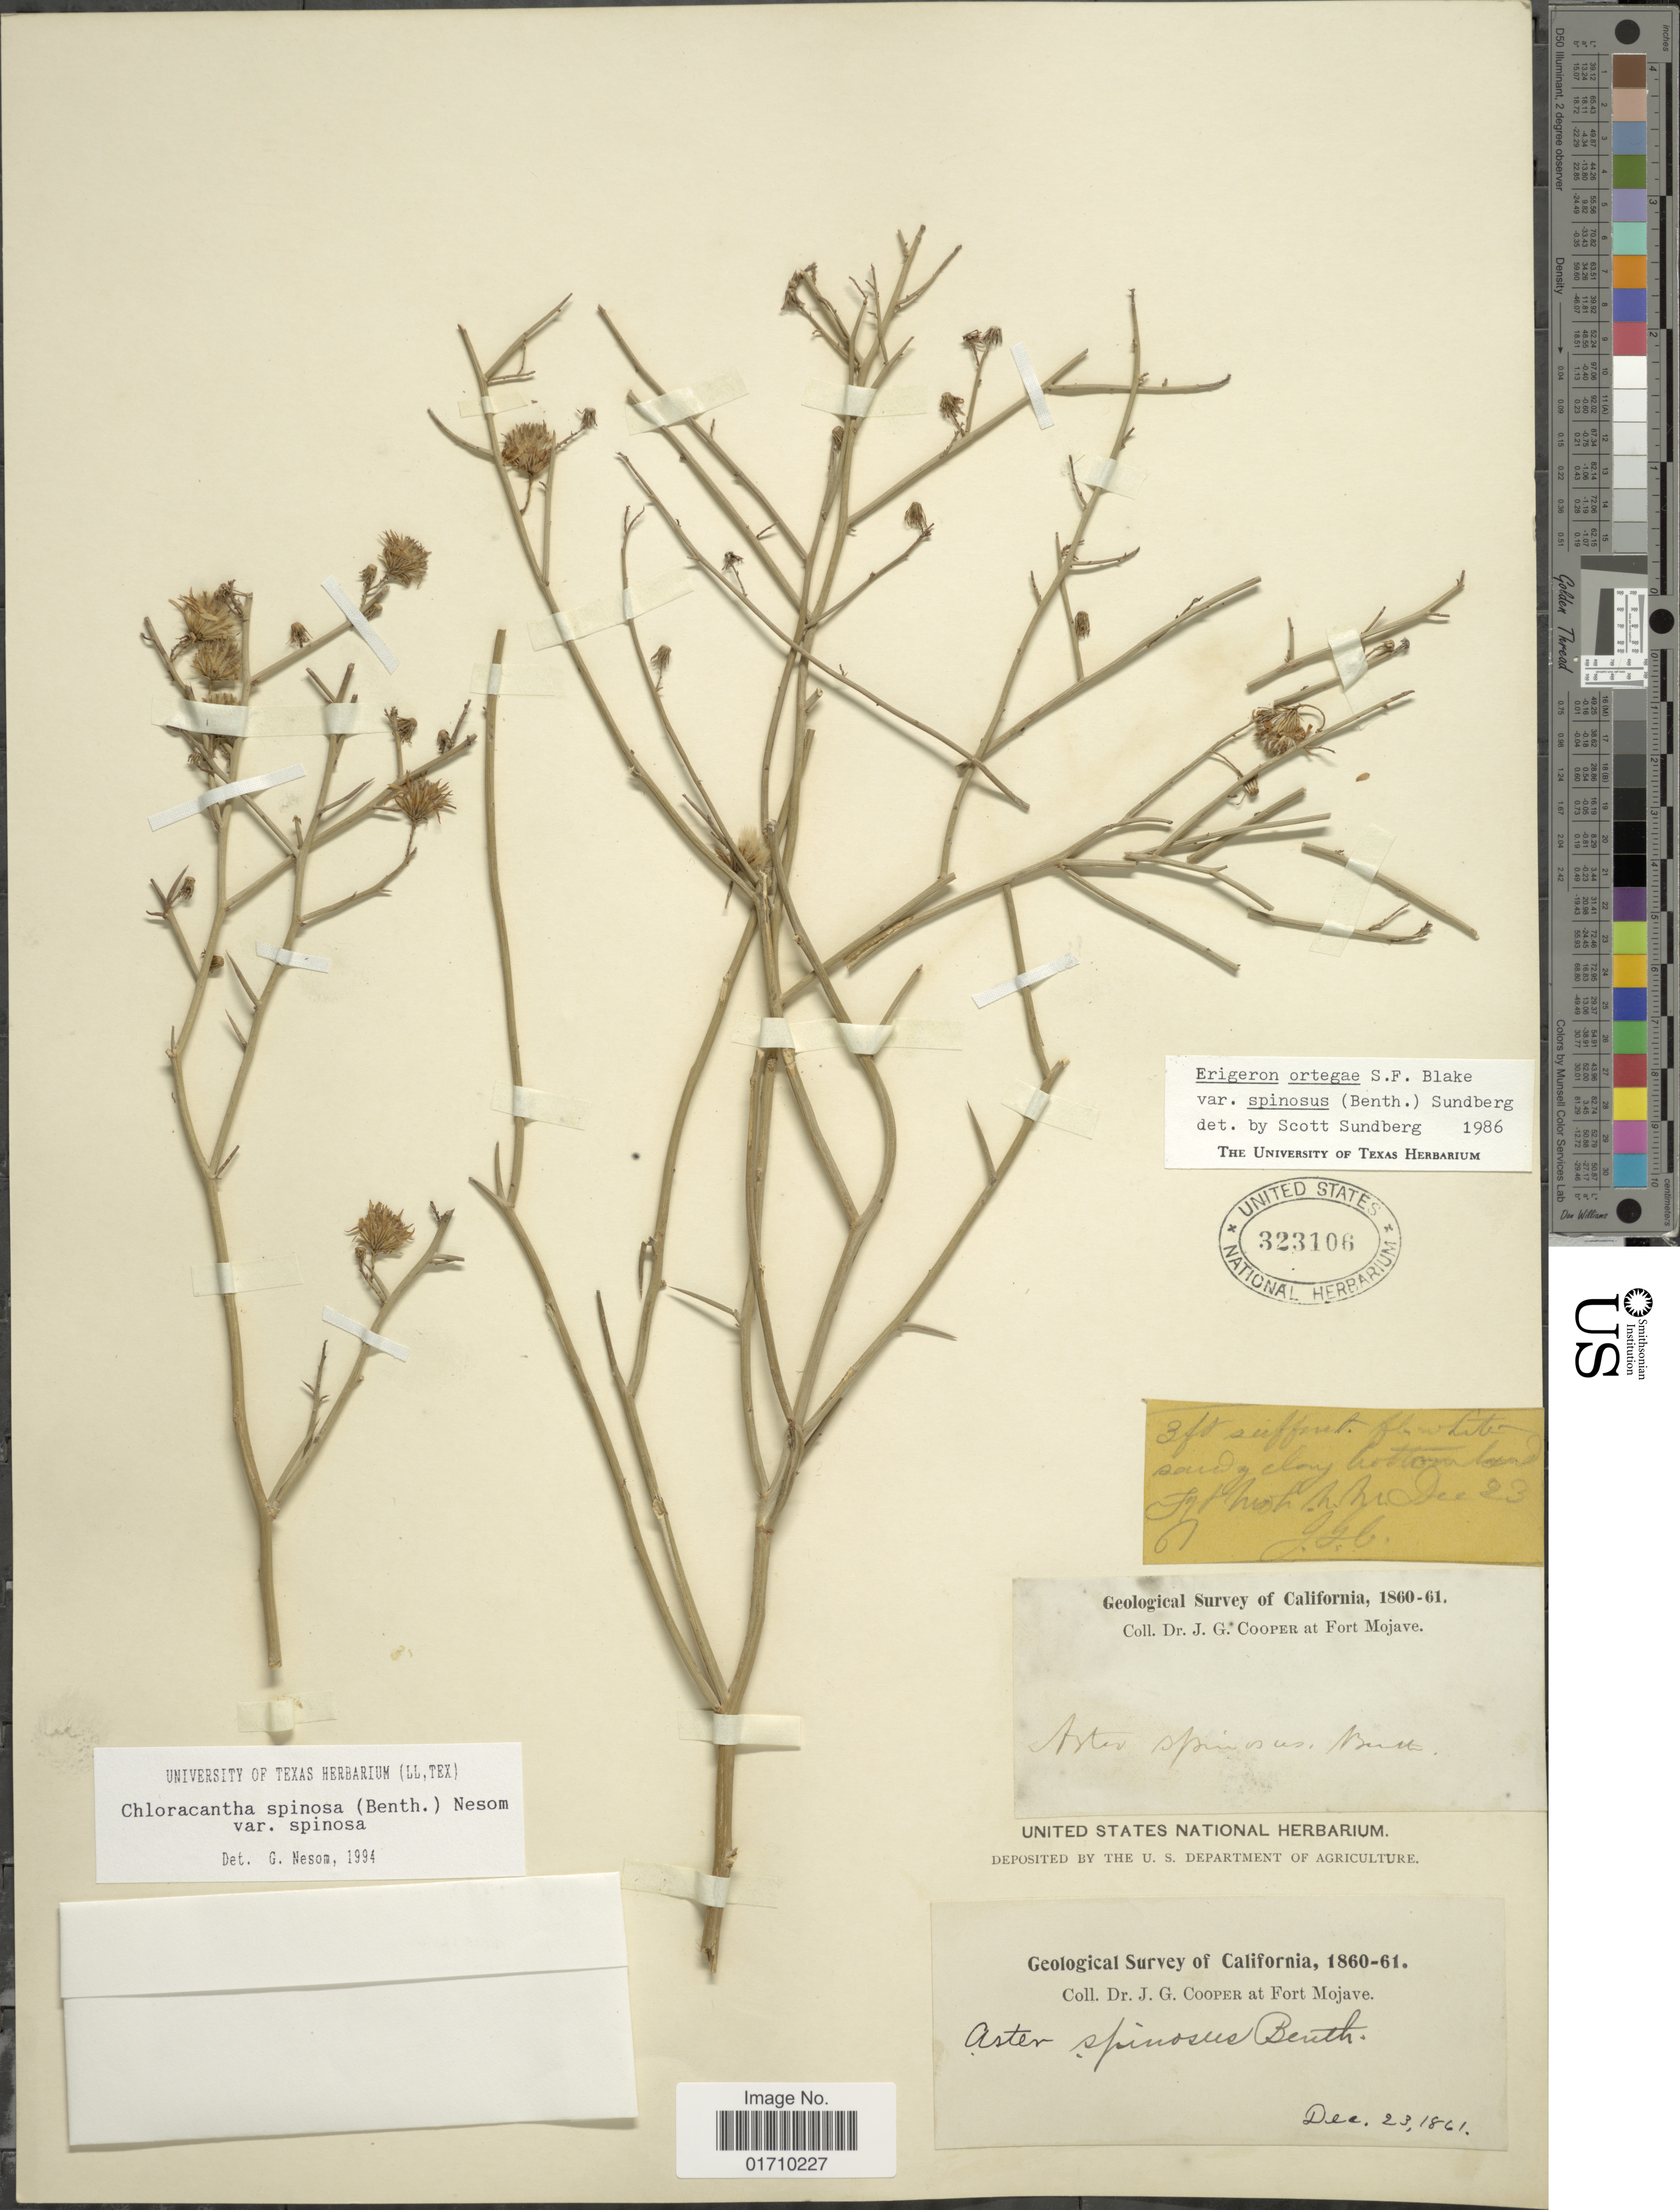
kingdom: Plantae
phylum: Tracheophyta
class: Magnoliopsida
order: Asterales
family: Asteraceae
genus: Chloracantha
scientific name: Chloracantha spinosa var. spinosa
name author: (Benth.) G.L. Nesom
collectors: J. G. Cooper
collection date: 1861-12-23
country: United States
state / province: California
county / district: San Bernardino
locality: Fort Mojave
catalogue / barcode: US 323106